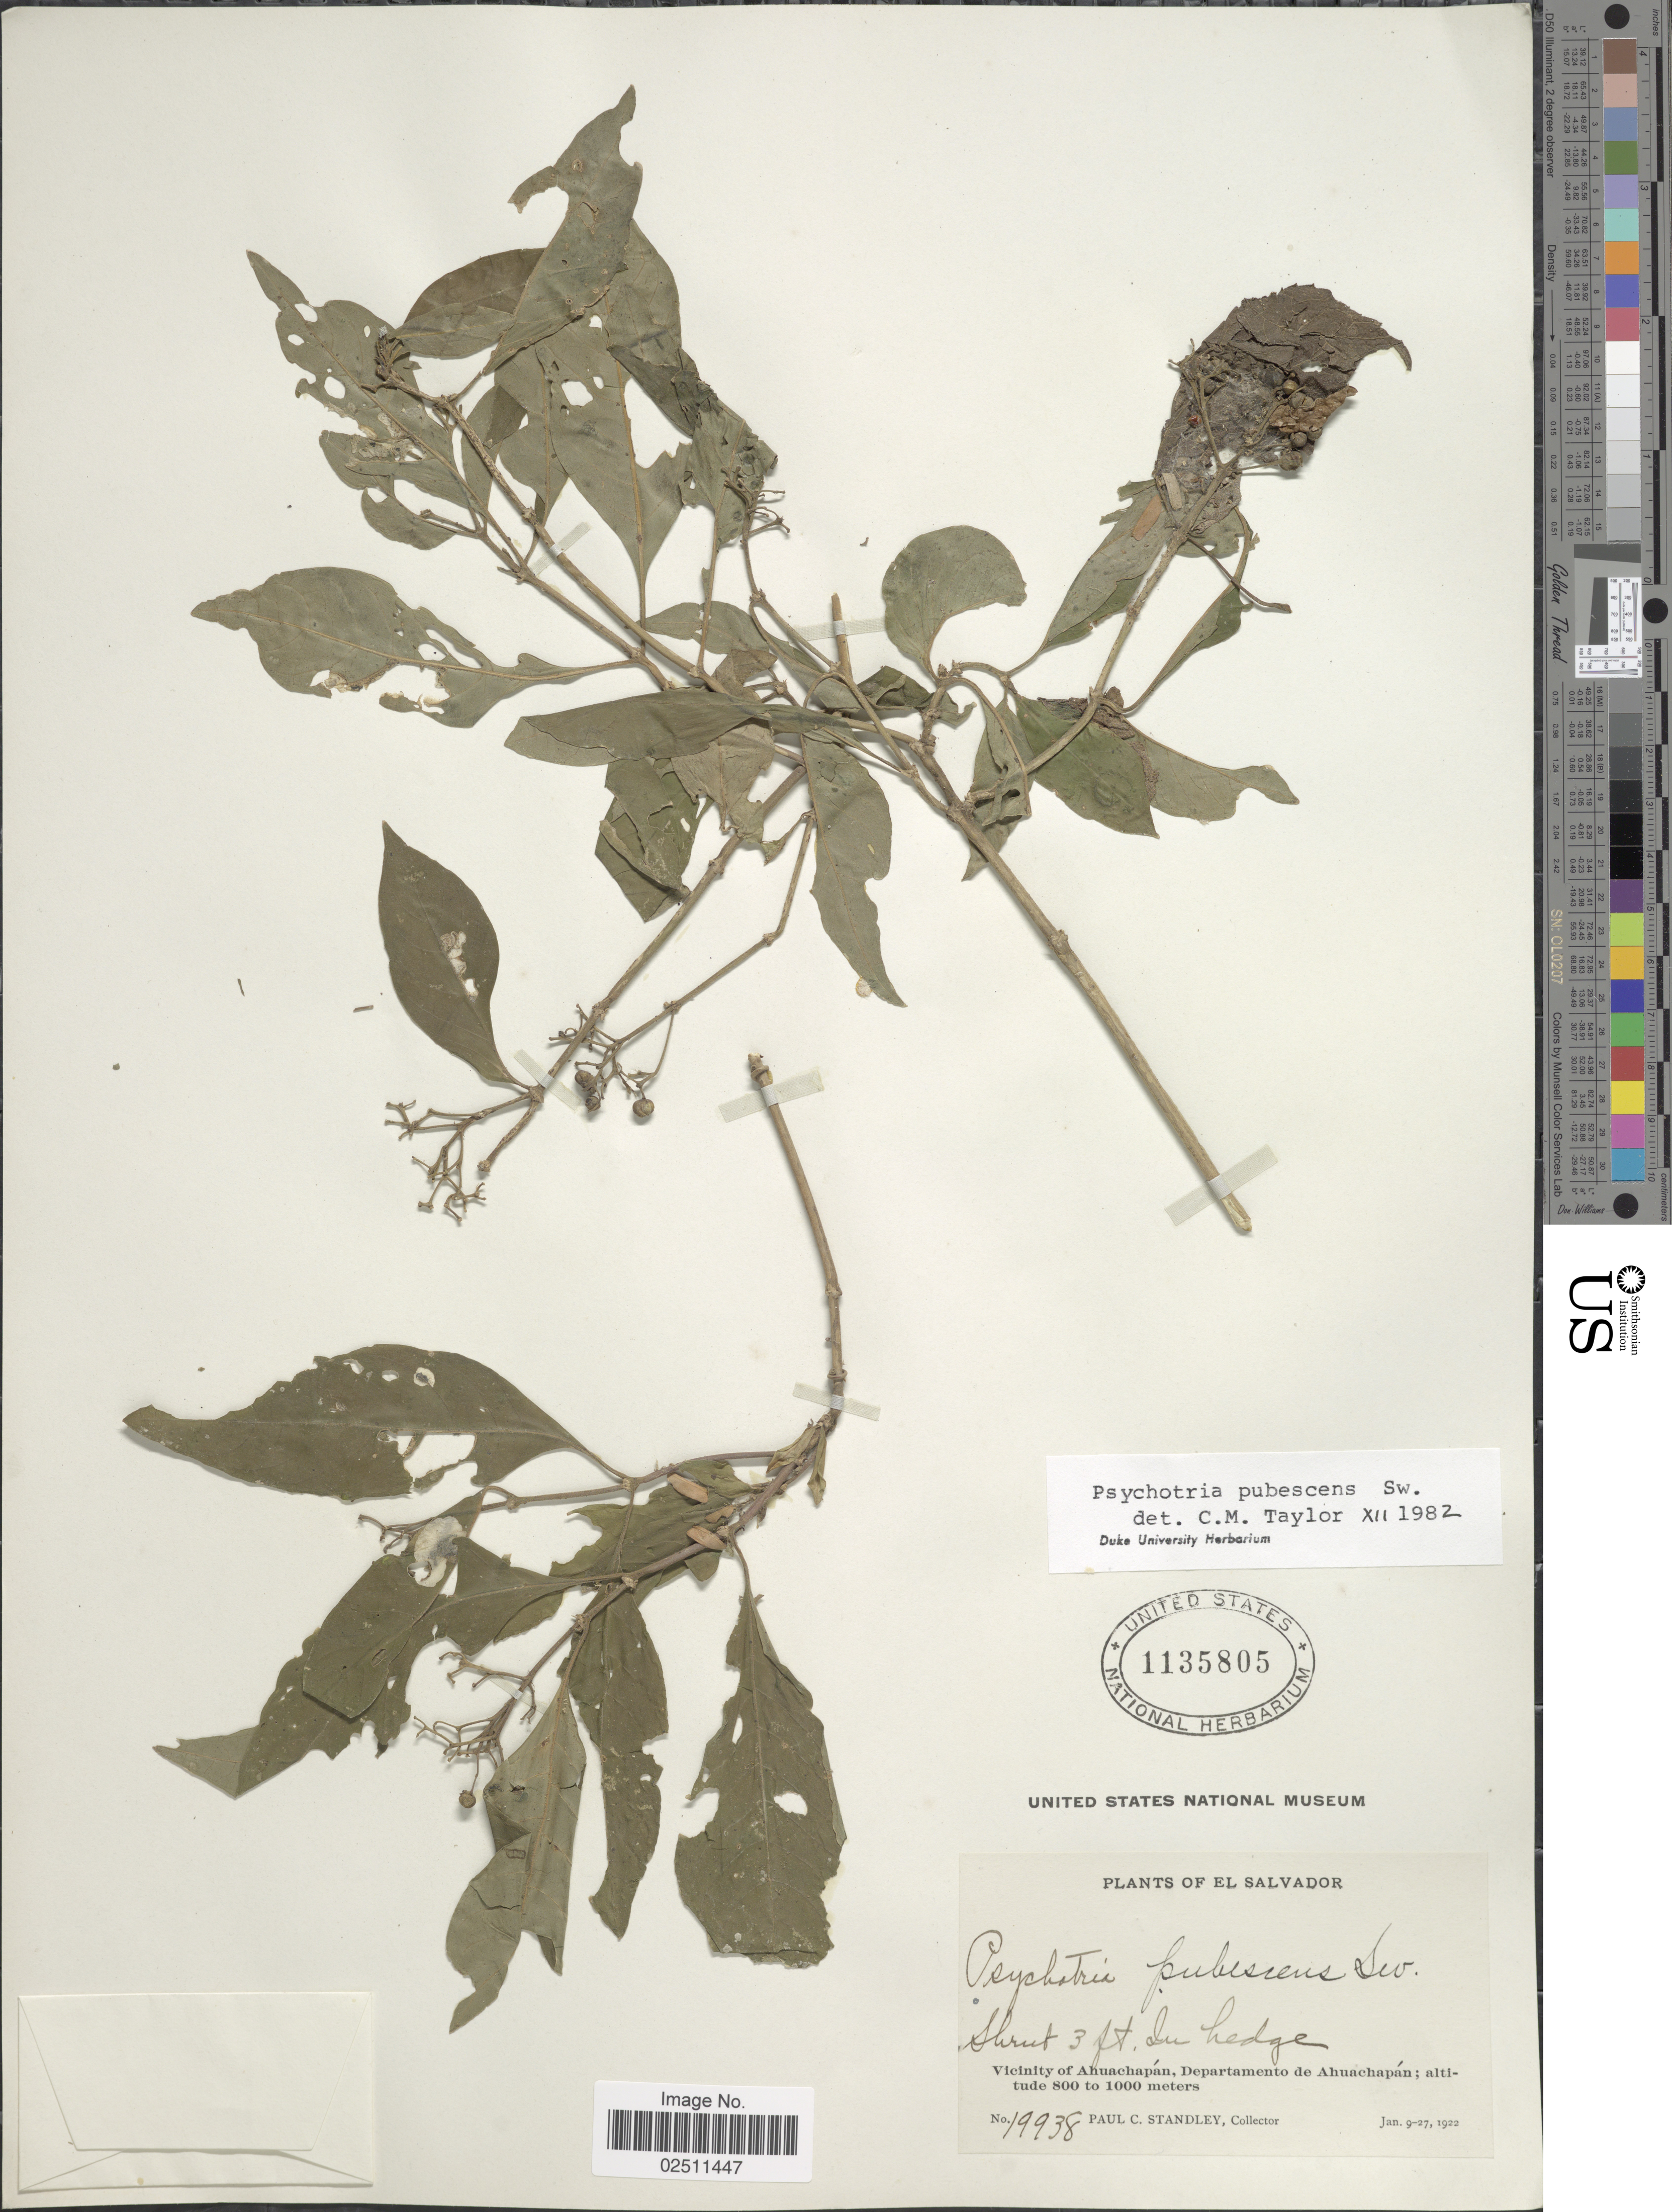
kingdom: Plantae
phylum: Tracheophyta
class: Magnoliopsida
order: Gentianales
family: Rubiaceae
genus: Psychotria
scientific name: Psychotria pubescens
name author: Sw.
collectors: P. C. Standley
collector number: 19938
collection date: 1922-01-09/1922-01-27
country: El Salvador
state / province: Ahuachapan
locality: Vicinity of Ahuachapan, Departamento de Ahuachapan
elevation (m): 800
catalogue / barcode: US 1135805